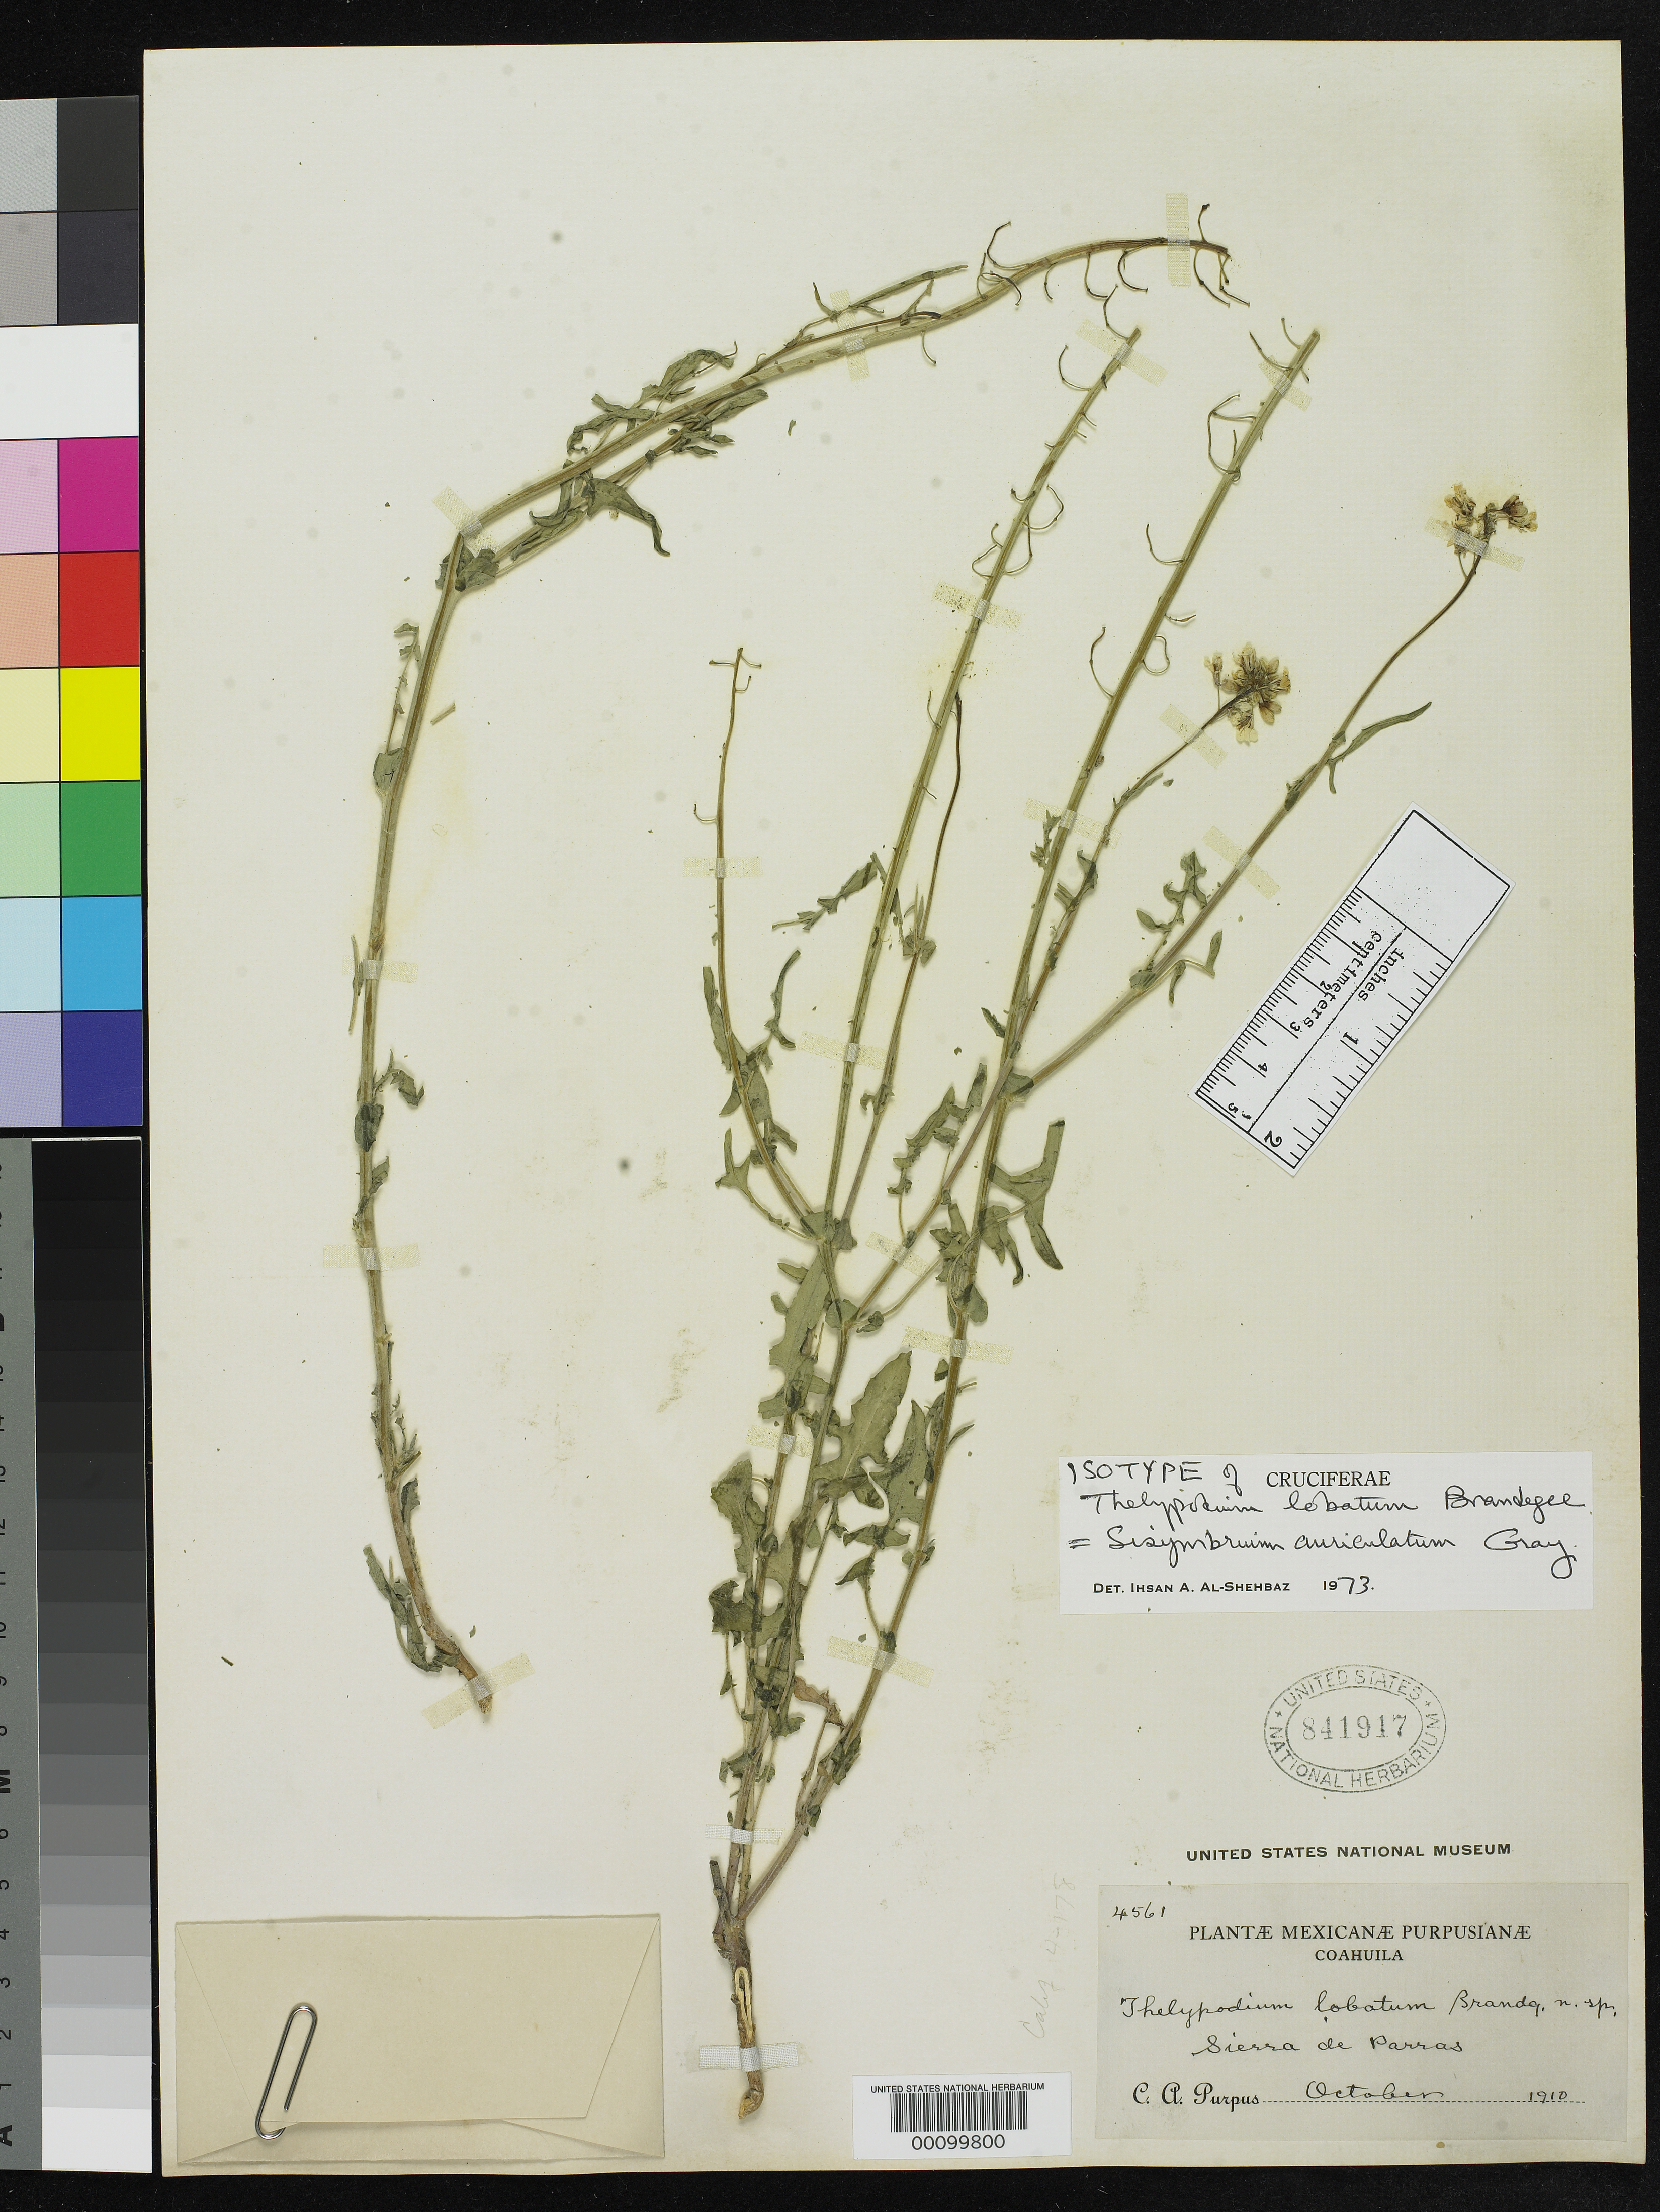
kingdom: Plantae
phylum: Tracheophyta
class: Magnoliopsida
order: Brassicales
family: Brassicaceae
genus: Thelypodium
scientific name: Thelypodium lobatum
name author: Brandegee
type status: Isotype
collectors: C. A. Purpus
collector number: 4561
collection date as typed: Oct 1910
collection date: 1910-10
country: Mexico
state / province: Coahuila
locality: On Sierra de Parras.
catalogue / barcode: US 841917